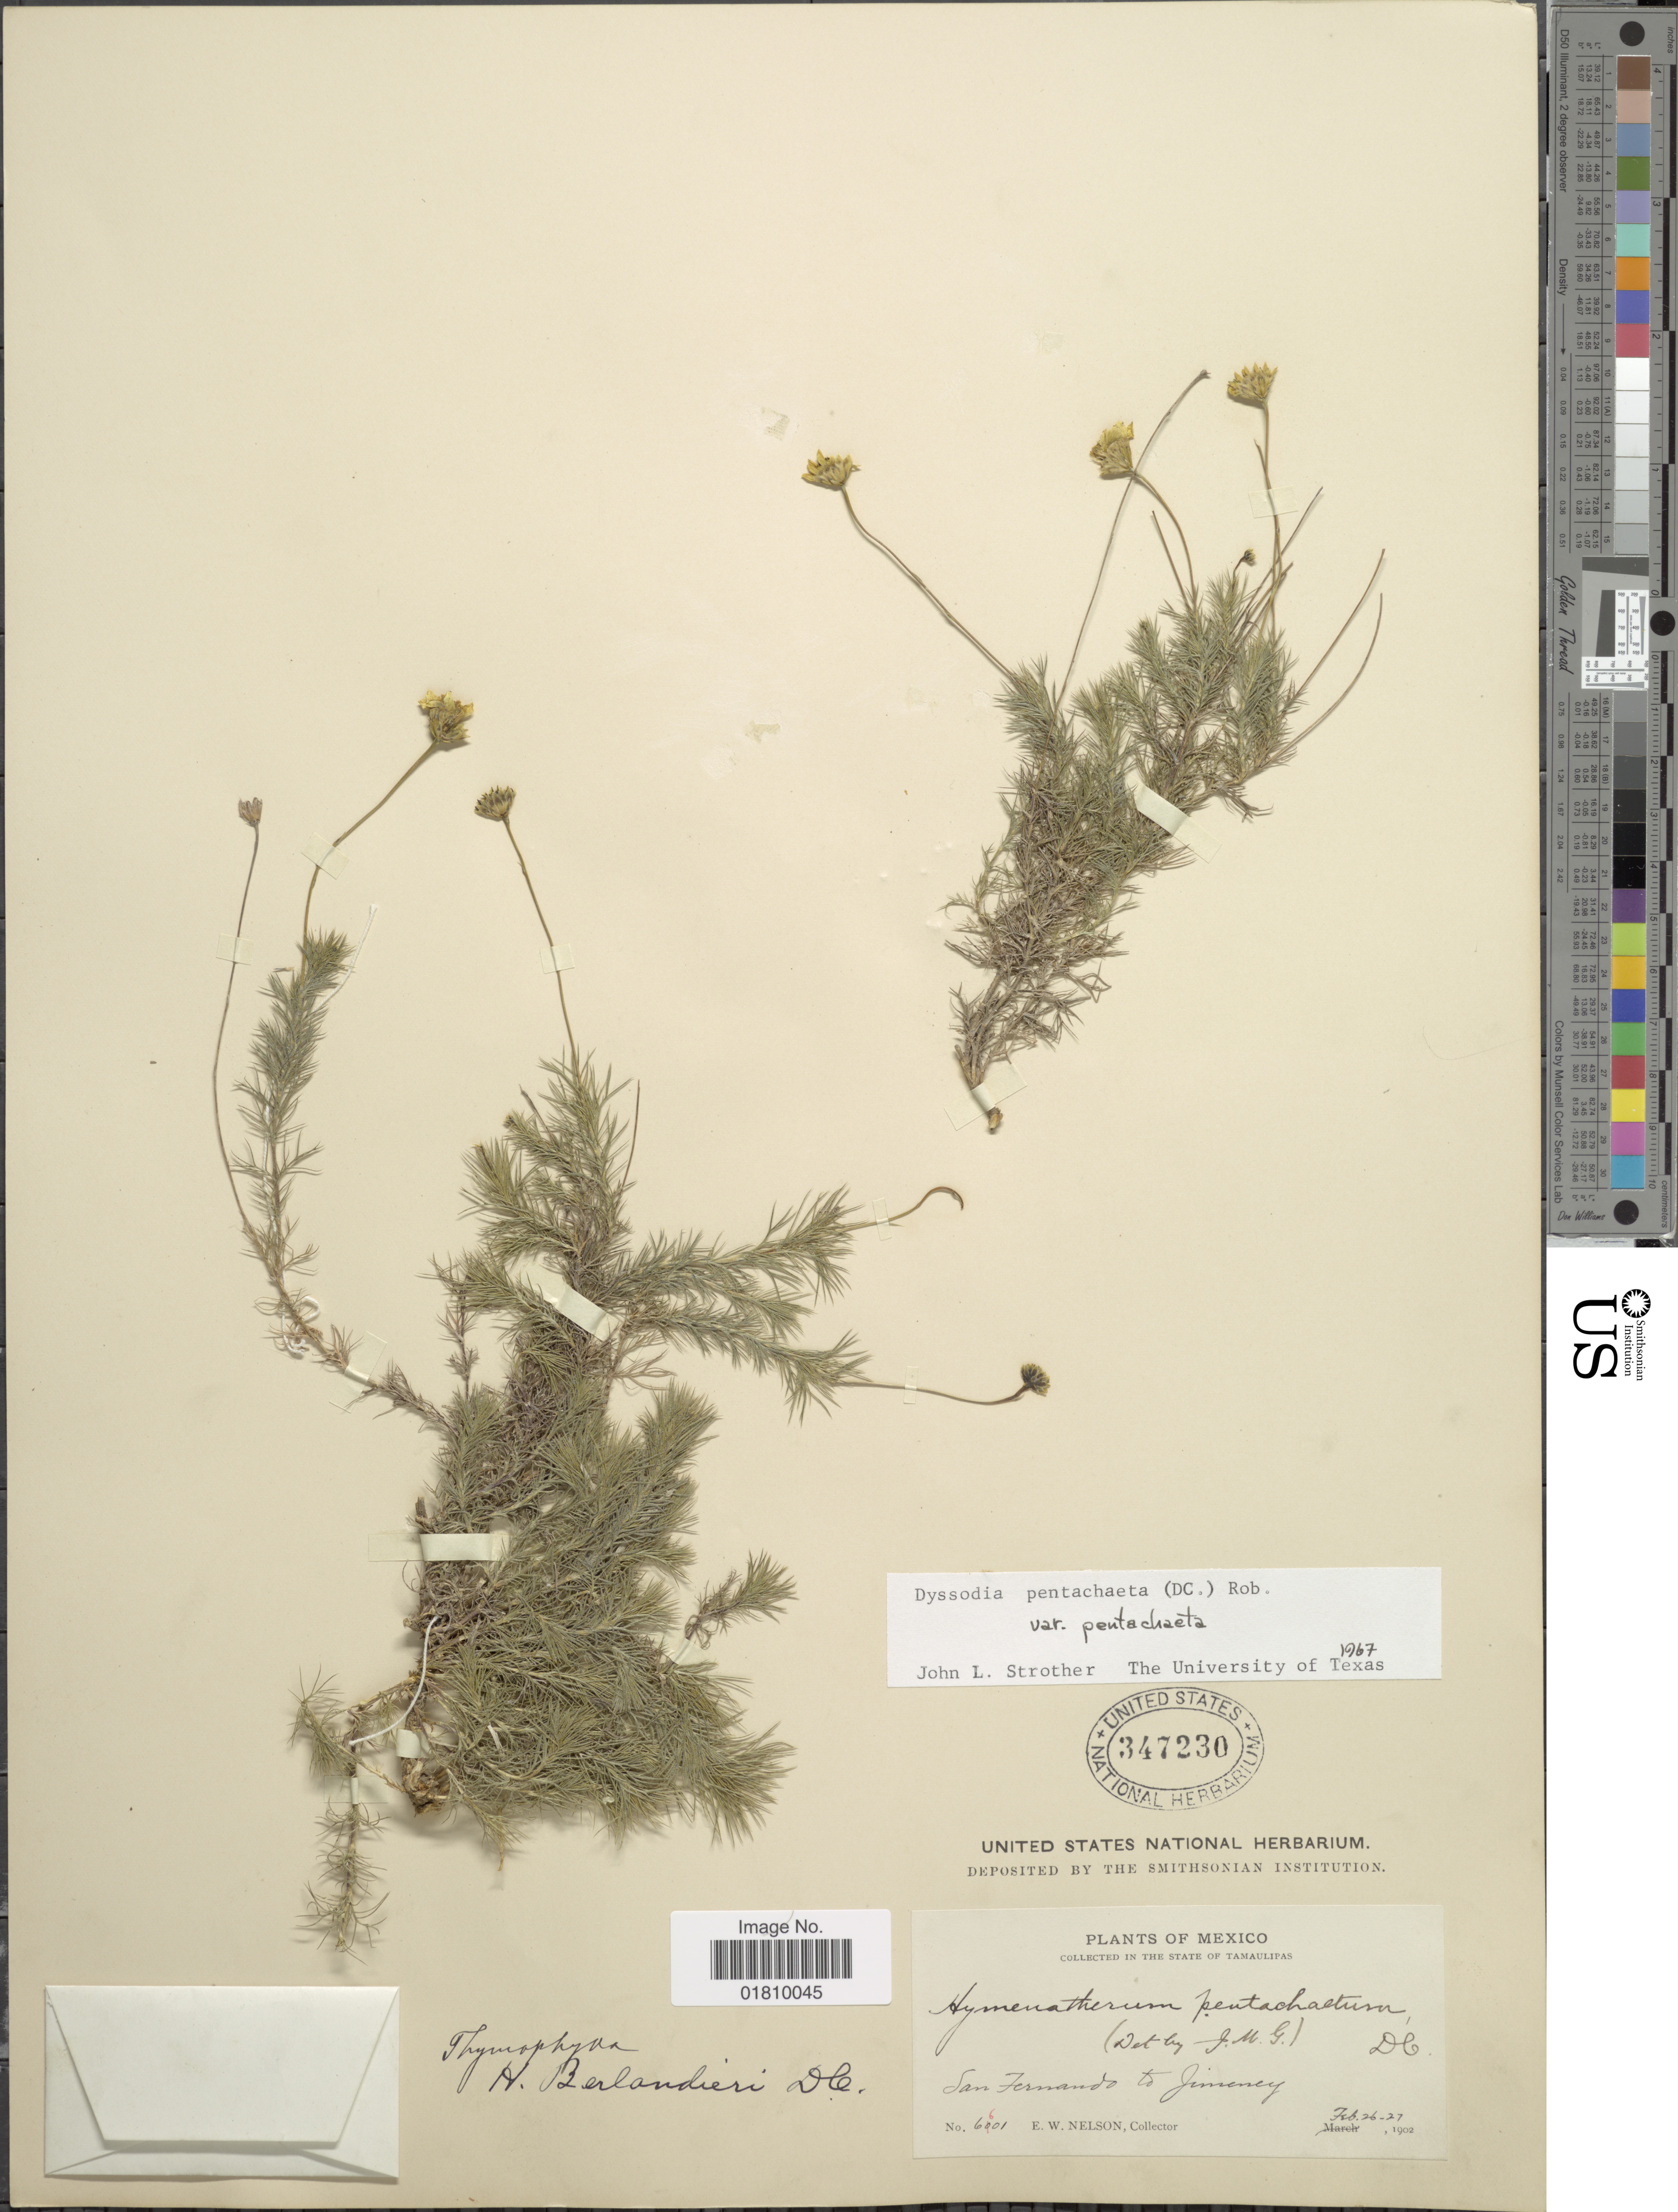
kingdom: Plantae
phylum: Tracheophyta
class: Magnoliopsida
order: Asterales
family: Asteraceae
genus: Thymophylla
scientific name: Thymophylla pentachaeta var. pentachaeta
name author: (DC.) Small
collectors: E. W. Nelson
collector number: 6601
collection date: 1902-02-26/1902-02-27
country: Mexico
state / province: Tamaulipas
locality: San Fernando to Jimenez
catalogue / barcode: US 347230